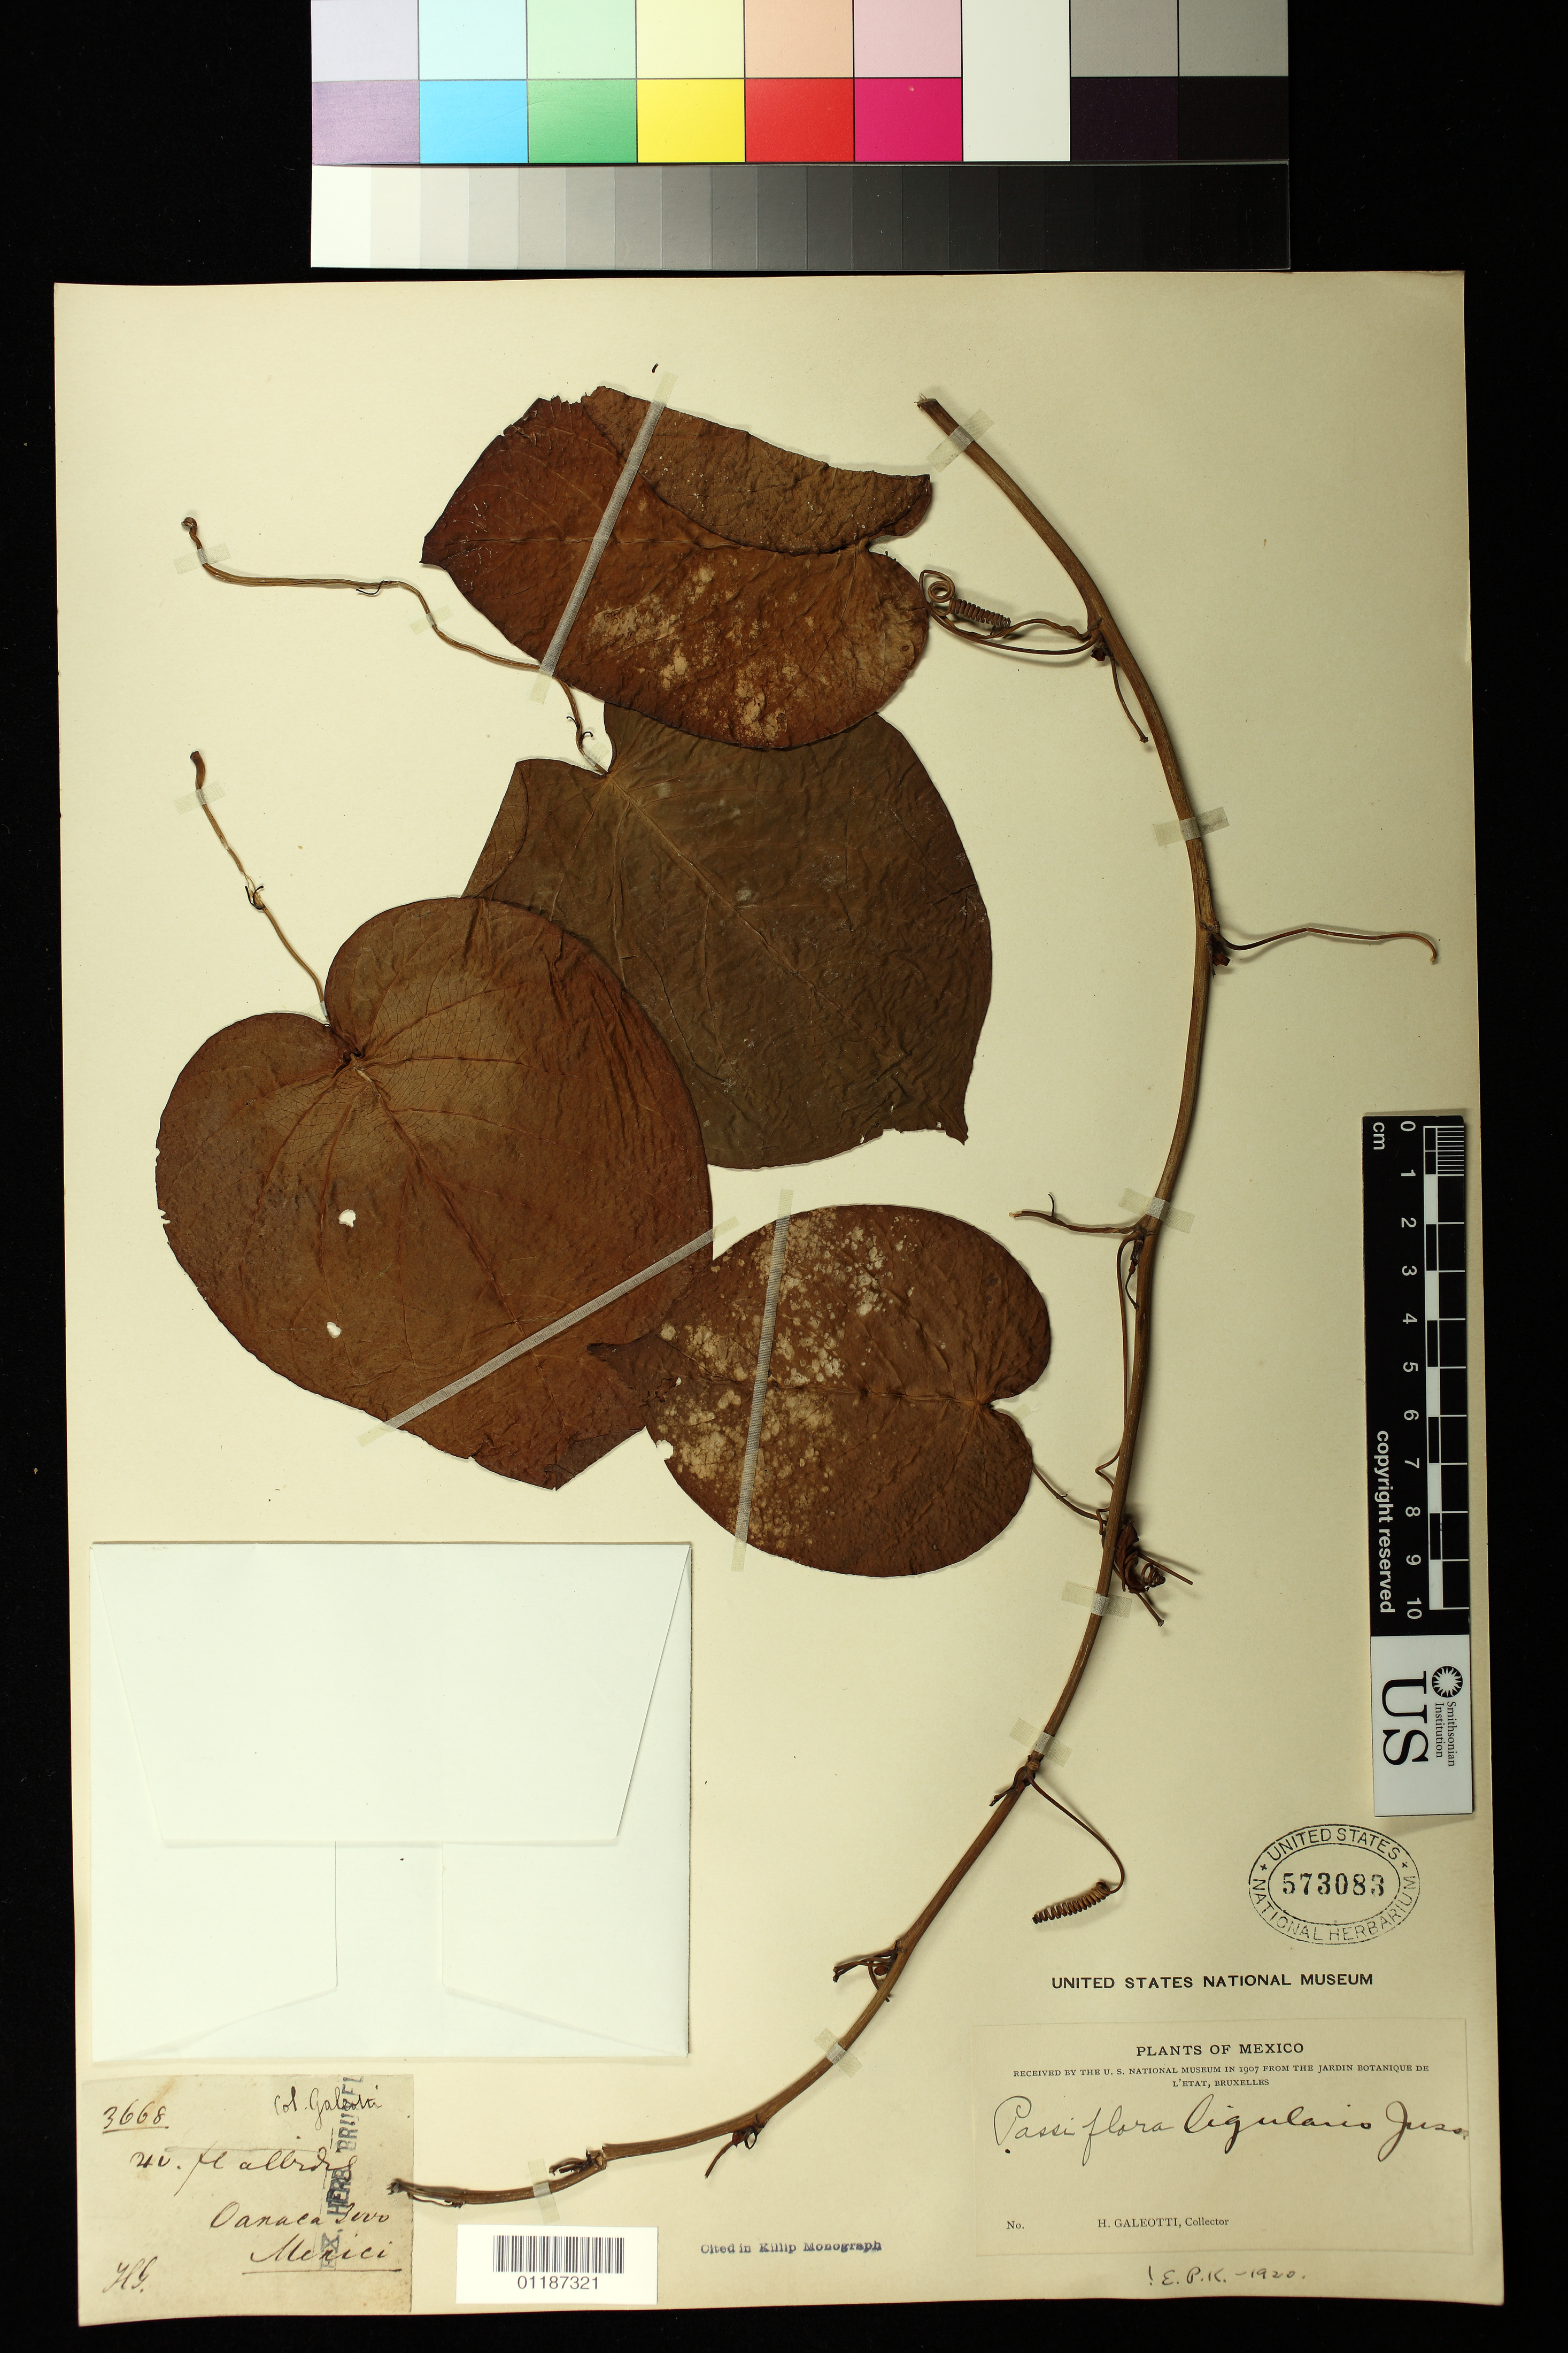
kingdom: Plantae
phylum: Tracheophyta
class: Magnoliopsida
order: Malpighiales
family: Passifloraceae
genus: Passiflora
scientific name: Passiflora ligularis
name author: Juss.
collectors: H. G. Galeotti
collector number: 3668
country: Mexico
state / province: Oaxaca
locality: Oaxaca Tevo.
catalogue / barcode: US 573083